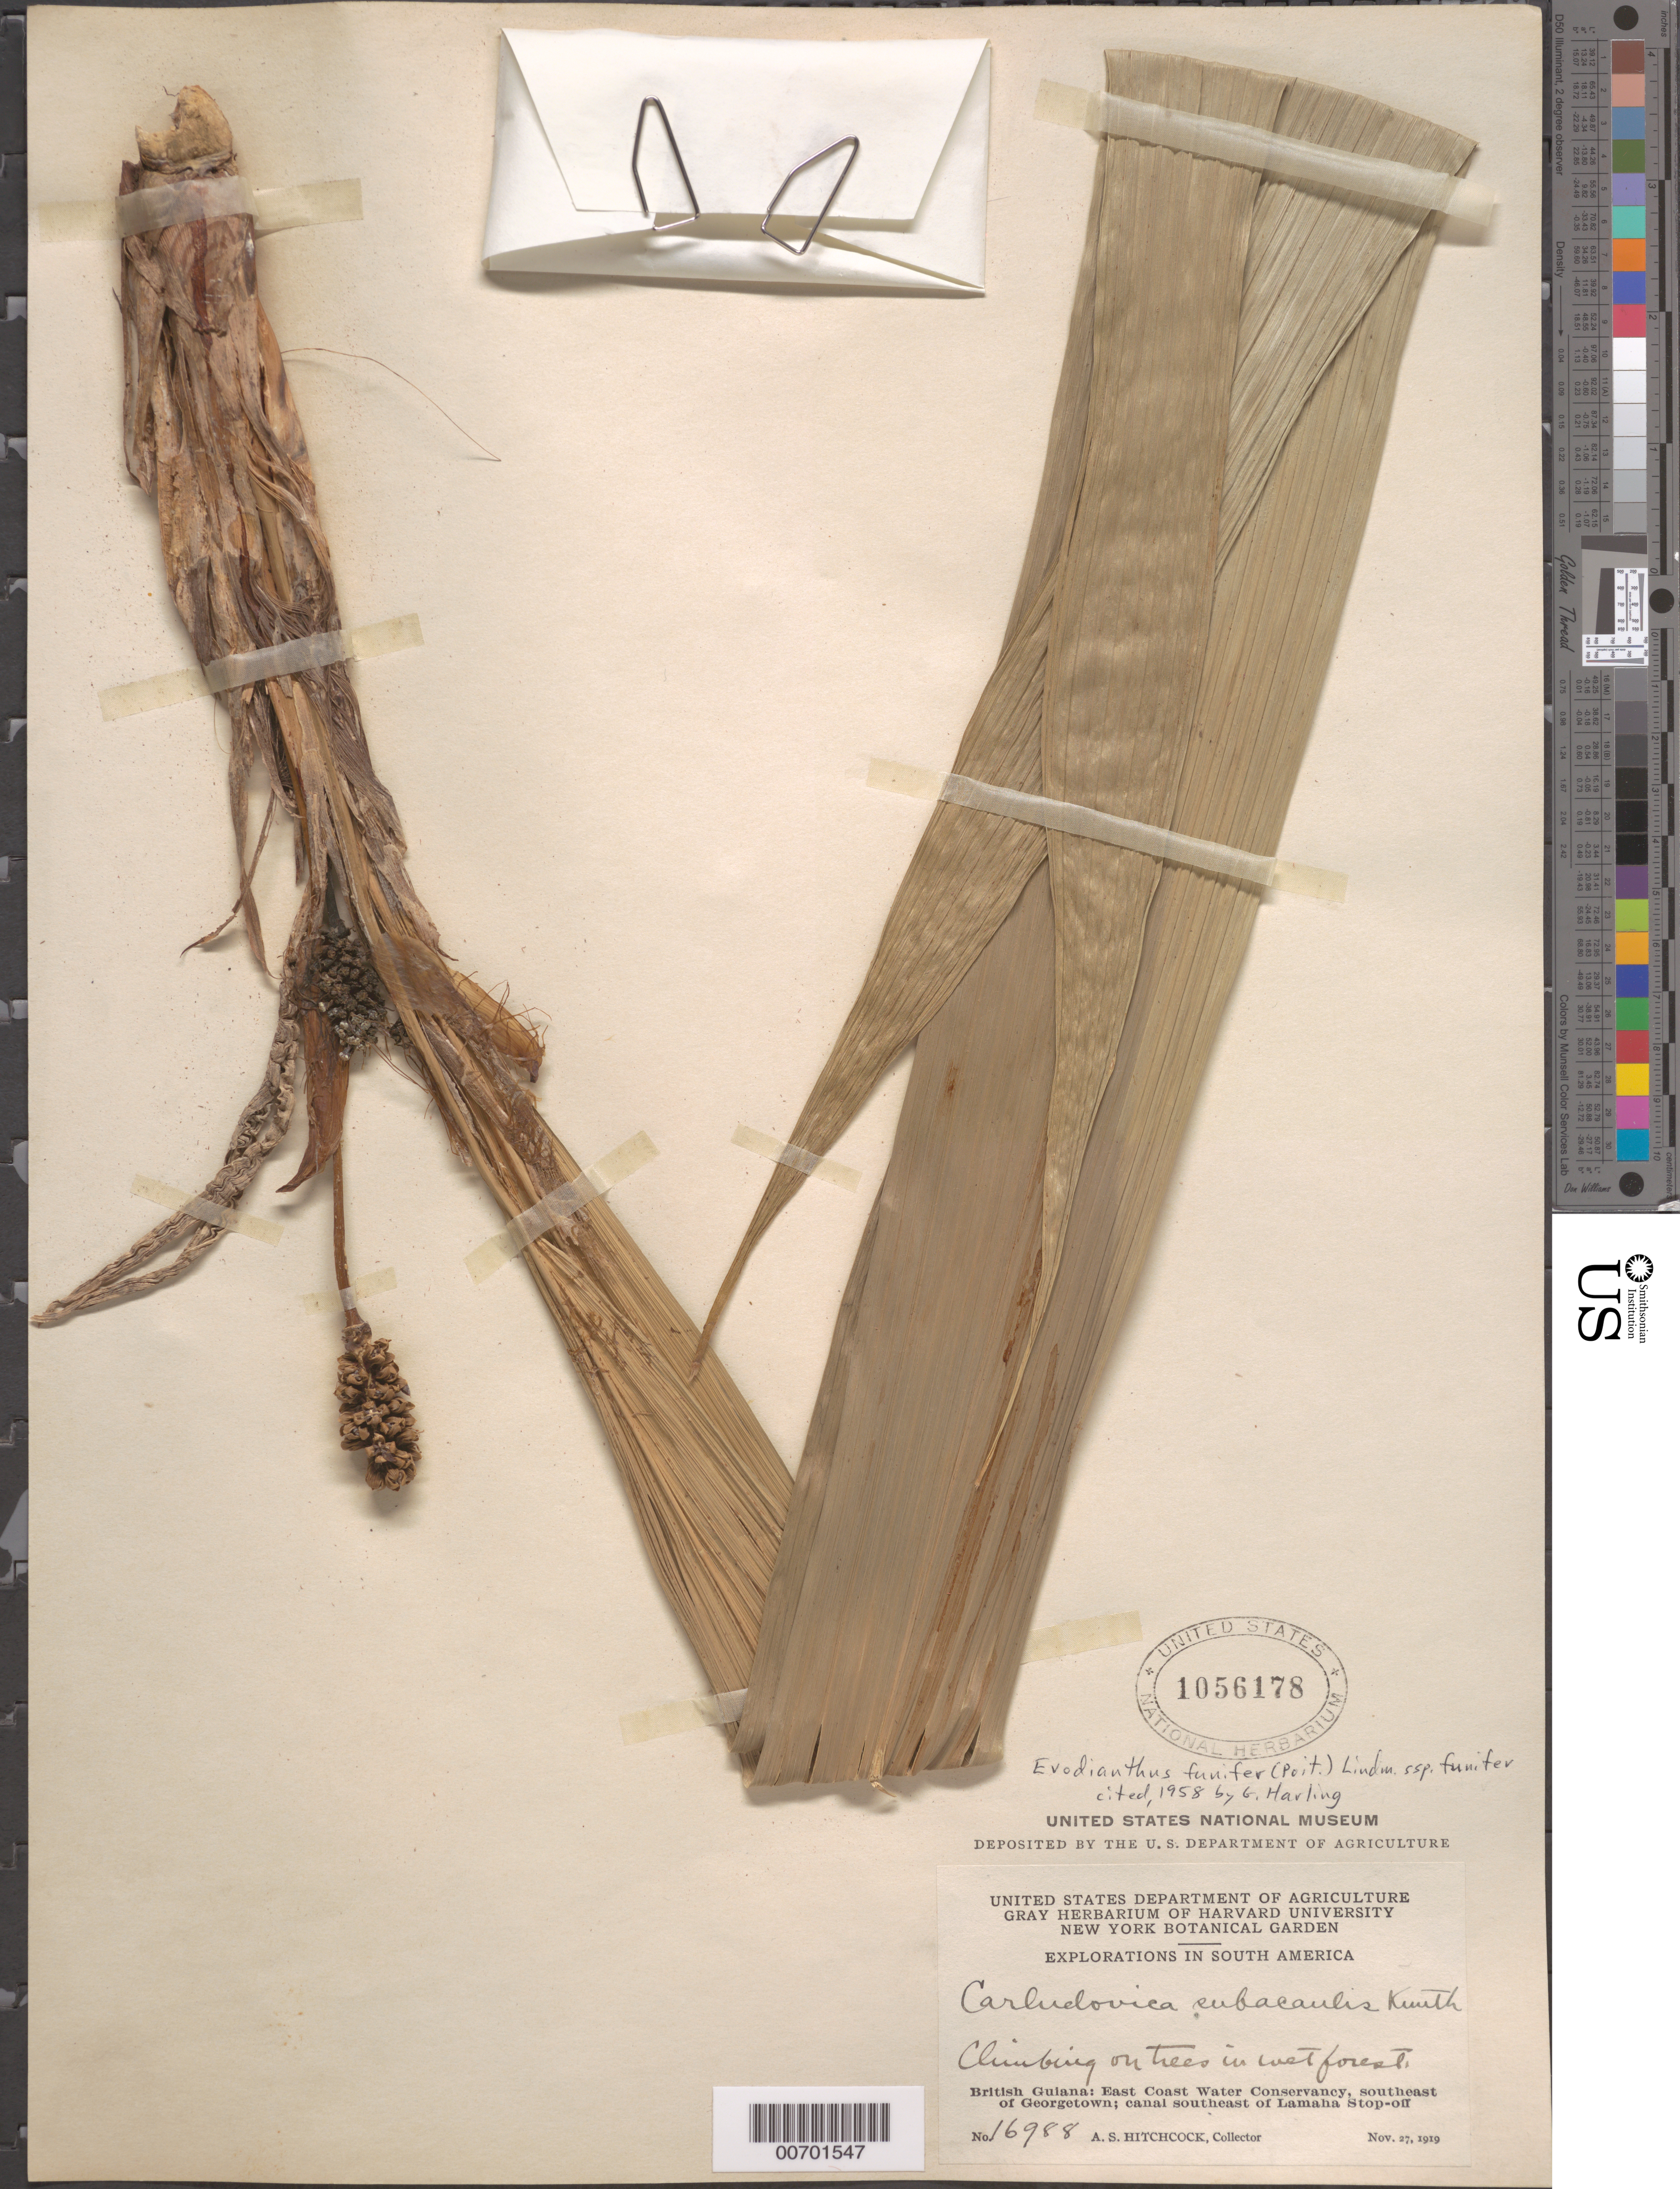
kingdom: Plantae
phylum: Tracheophyta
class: Liliopsida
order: Pandanales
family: Cyclanthaceae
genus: Evodianthus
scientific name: Evodianthus funifer subsp. funifer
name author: (Poit.) Lindm.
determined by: Harling, Gunnar W.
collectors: A. S. Hitchcock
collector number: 16988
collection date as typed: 27-Nov-19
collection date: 1919-11-27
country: Guyana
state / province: Demerara-Mahaica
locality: Georgetown, SE of, East Coast Water Conservancy; canal SE of Lamaha Stop-off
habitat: Wet field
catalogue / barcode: US 1056178